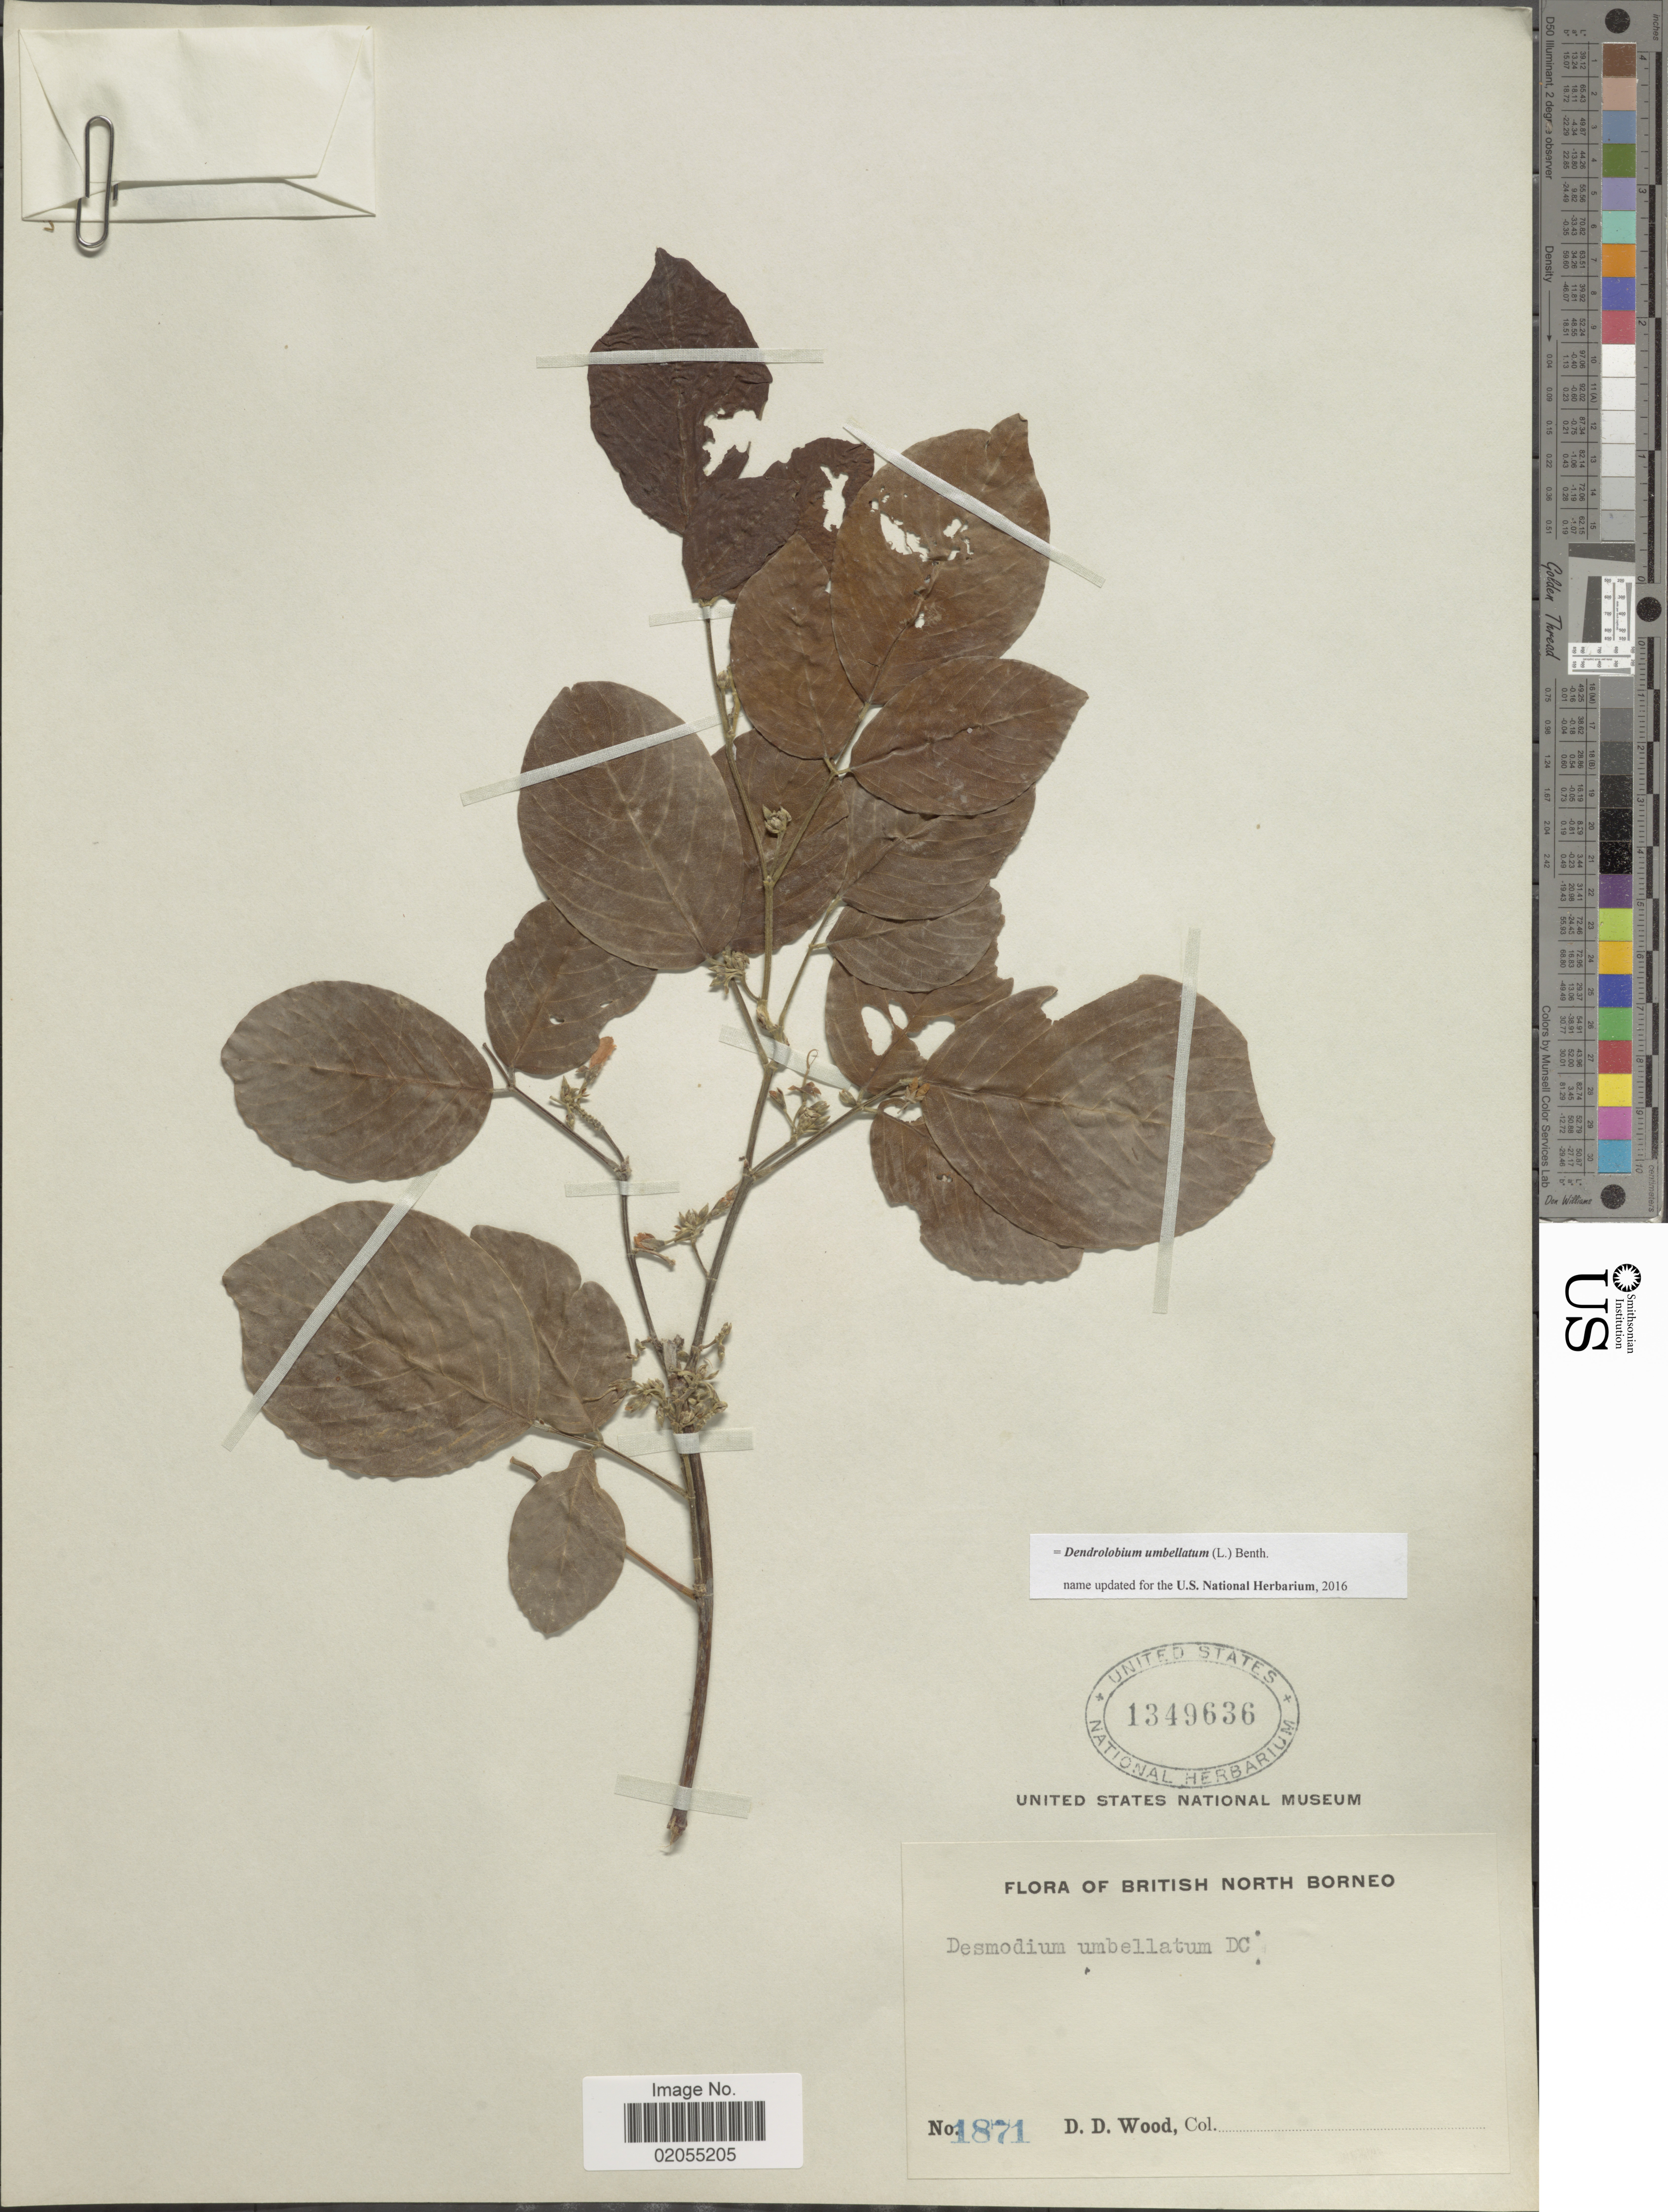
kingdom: Plantae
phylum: Tracheophyta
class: Magnoliopsida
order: Fabales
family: Fabaceae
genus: Dendrolobium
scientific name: Dendrolobium umbellatum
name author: (L.) Benth.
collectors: D. Wood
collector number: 1871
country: Malaysia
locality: British North Borneo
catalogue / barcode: US 1349636